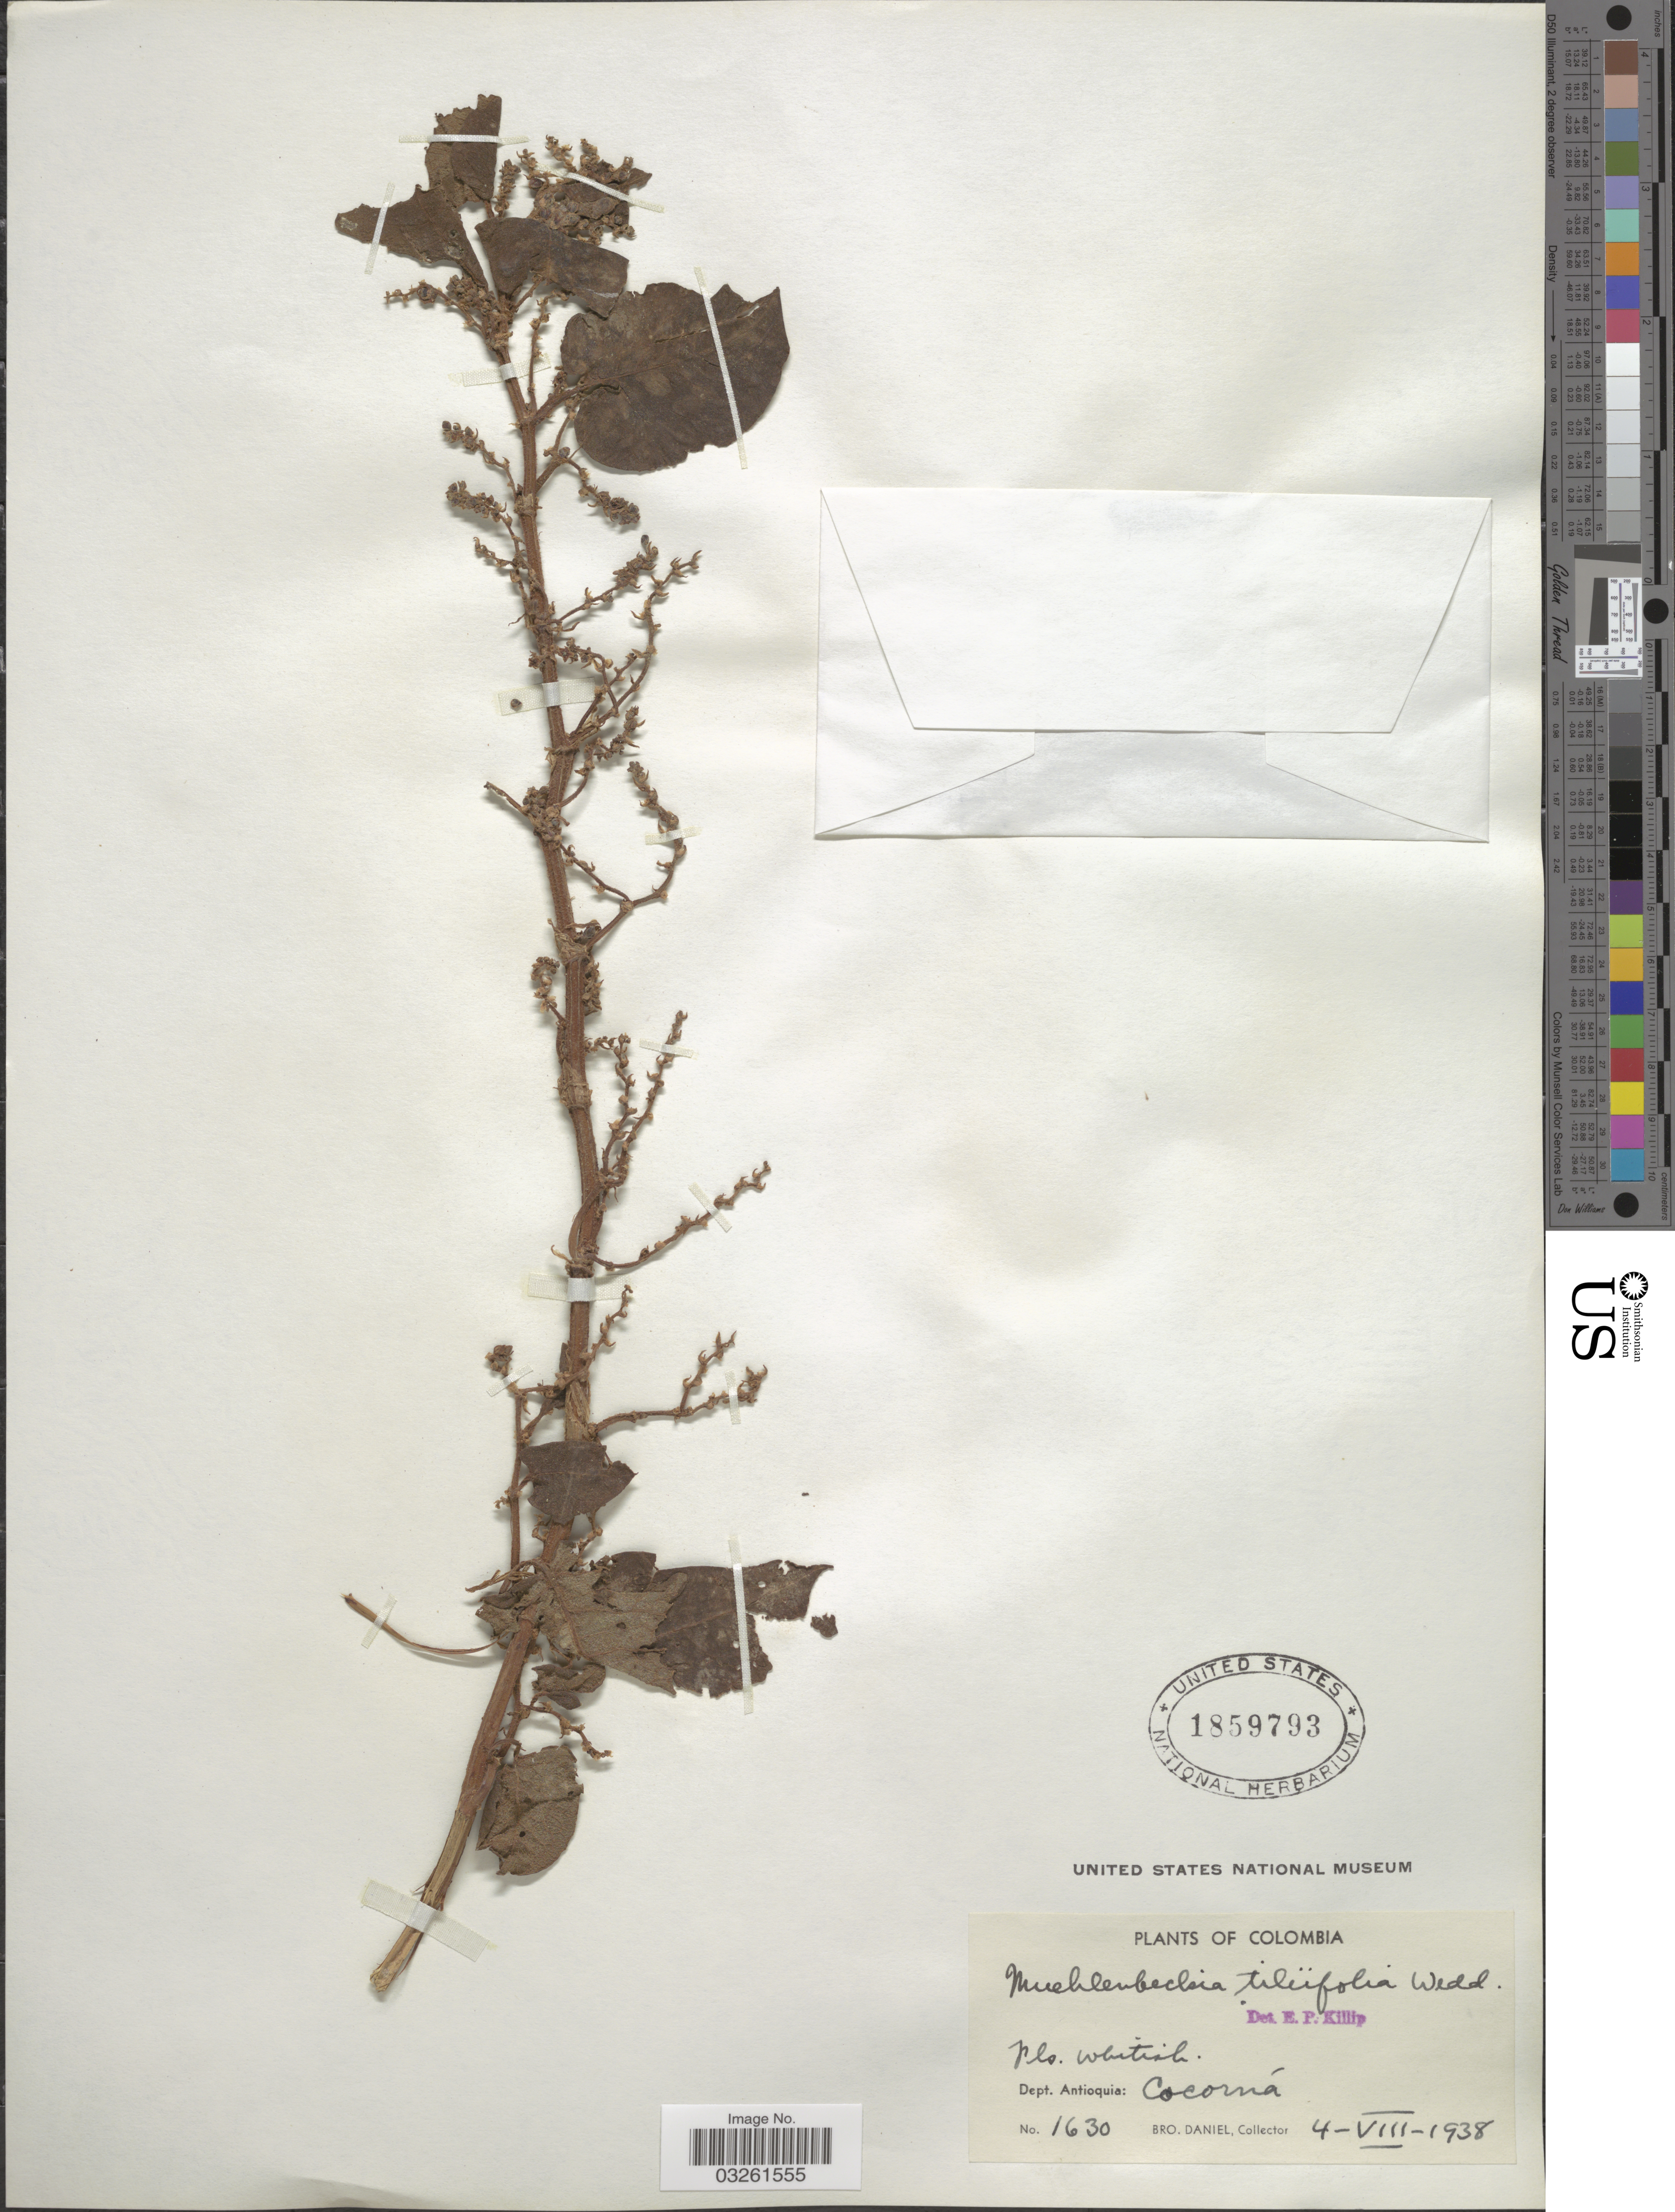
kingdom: Plantae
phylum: Tracheophyta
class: Magnoliopsida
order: Caryophyllales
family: Polygonaceae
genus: Muehlenbeckia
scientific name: Muehlenbeckia tiliifolia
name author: Wedd.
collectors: Bro. Daniel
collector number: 1630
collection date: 1938-08-04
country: Colombia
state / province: Antioquia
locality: Dept. Antioquia: Cocorná.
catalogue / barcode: US 1859793